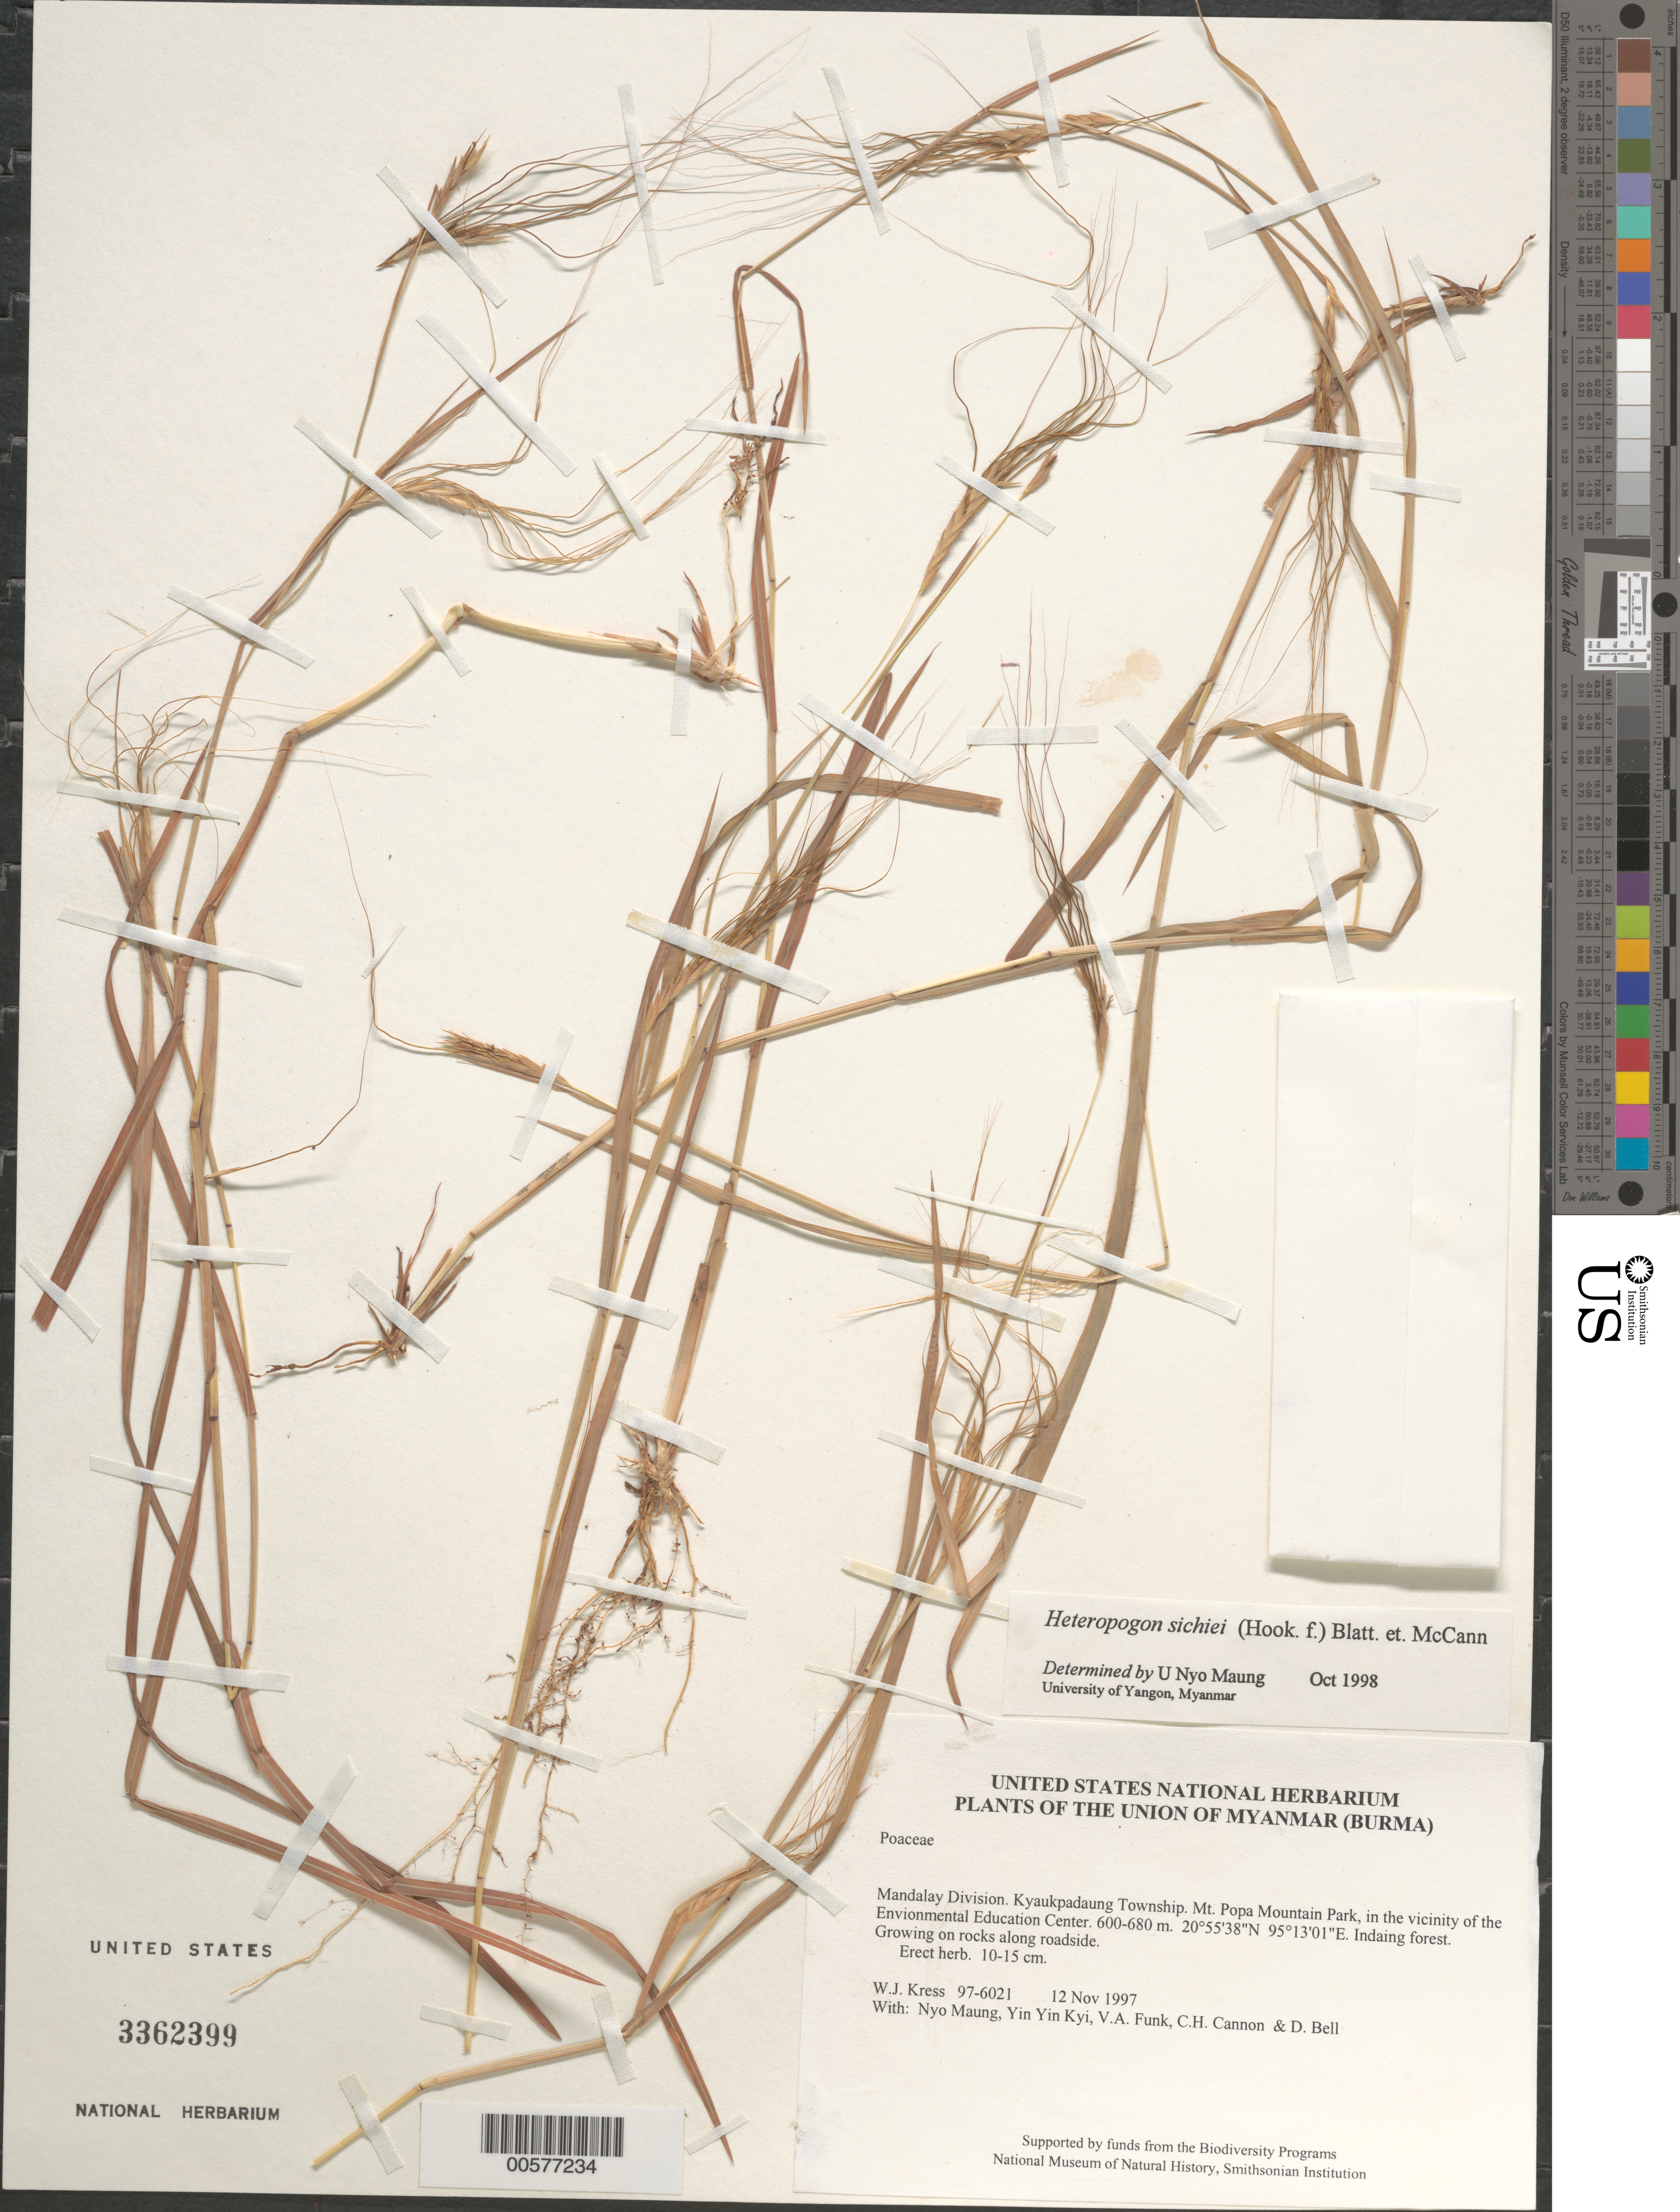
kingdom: Plantae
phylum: Tracheophyta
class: Liliopsida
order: Poales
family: Poaceae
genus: Heteropogon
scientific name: Heteropogon ritchiei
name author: (Hook. f.) Blatt. & McCann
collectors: W. J. Kress, U Nyo Maung, Yin Yin Kyi, V. Funk, C. H. Cannon & D. A. Bell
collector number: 97-6021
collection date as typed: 12 Nov 1997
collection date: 1997-11-12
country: Myanmar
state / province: Mandalay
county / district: Kyaukpadaung Township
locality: Mt. Popa Mountain Park, in the vicinity of the Envionmental Education Center.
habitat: Indaing forest. Growing on rocks along roadside.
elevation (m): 600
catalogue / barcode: US 3362399